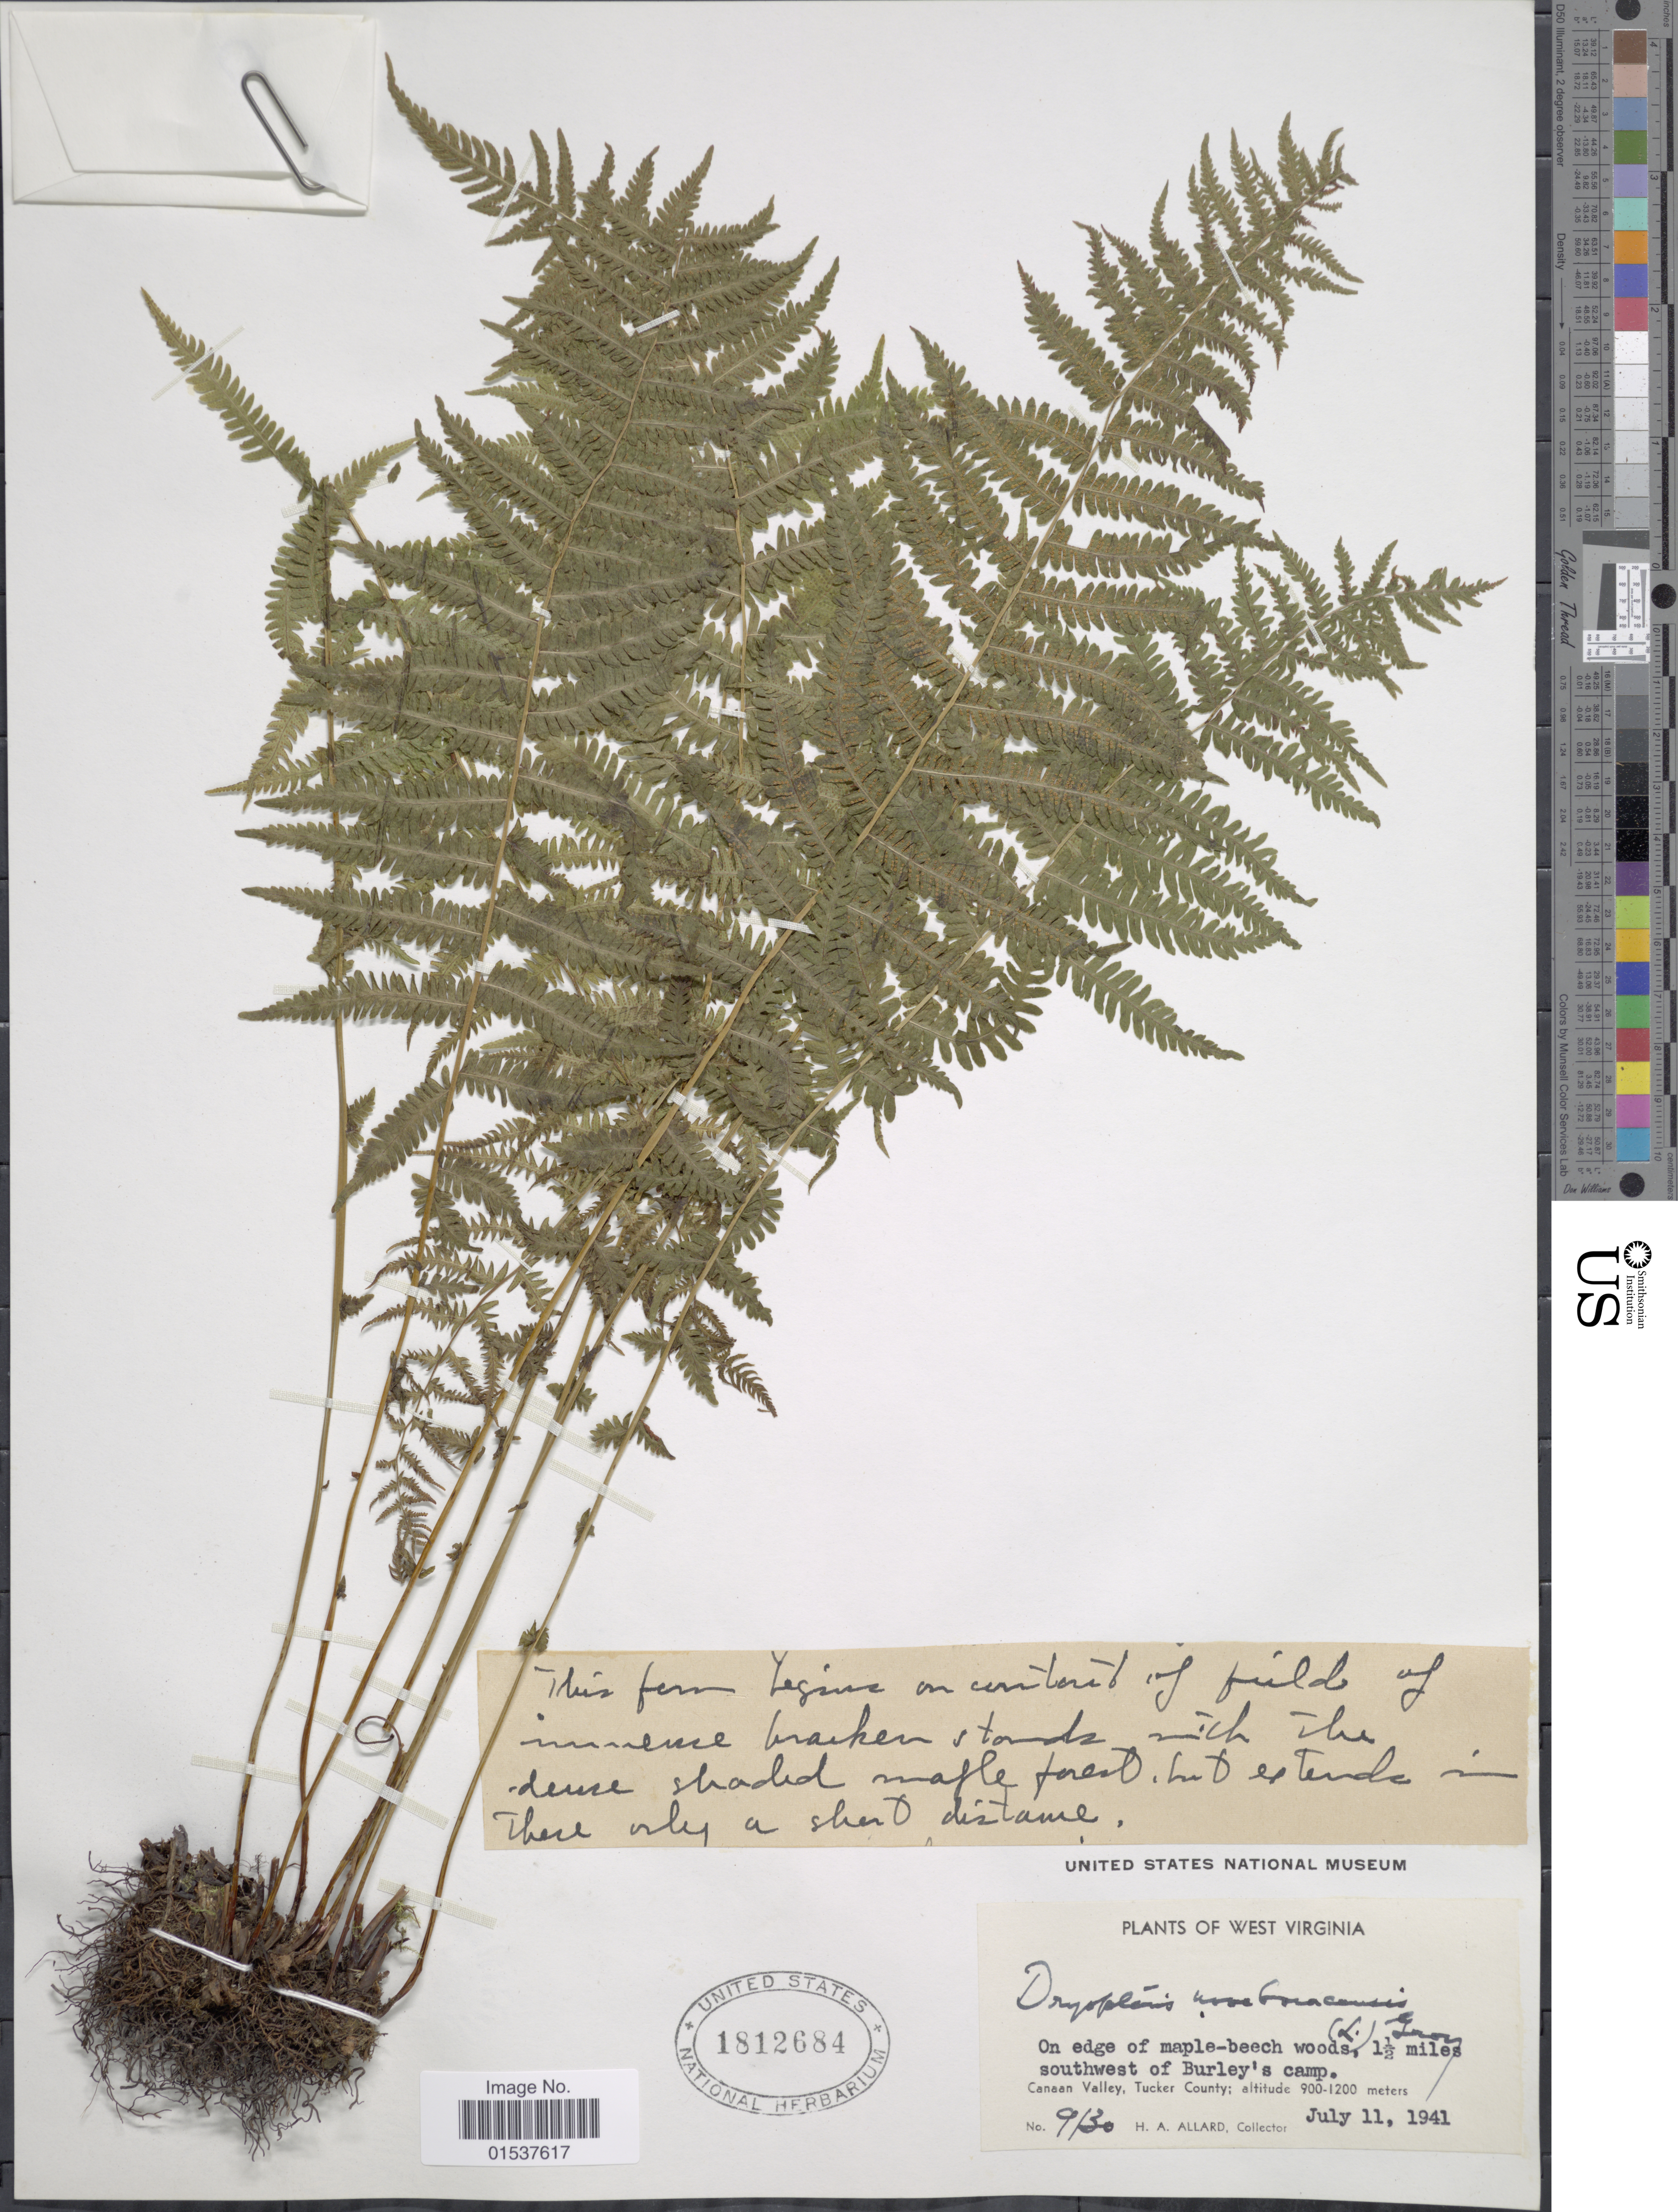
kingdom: Plantae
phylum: Tracheophyta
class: Polypodiopsida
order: Polypodiales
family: Thelypteridaceae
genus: Parathelypteris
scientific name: Parathelypteris noveboracensis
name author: (L.) Ching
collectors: H. A. Allard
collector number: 9130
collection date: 1941-07-11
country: United States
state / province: West Virginia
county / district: Tucker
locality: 1½ miles SW of Burley's camp, Canaan Valley, Tucker County.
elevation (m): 900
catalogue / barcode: US 1812684